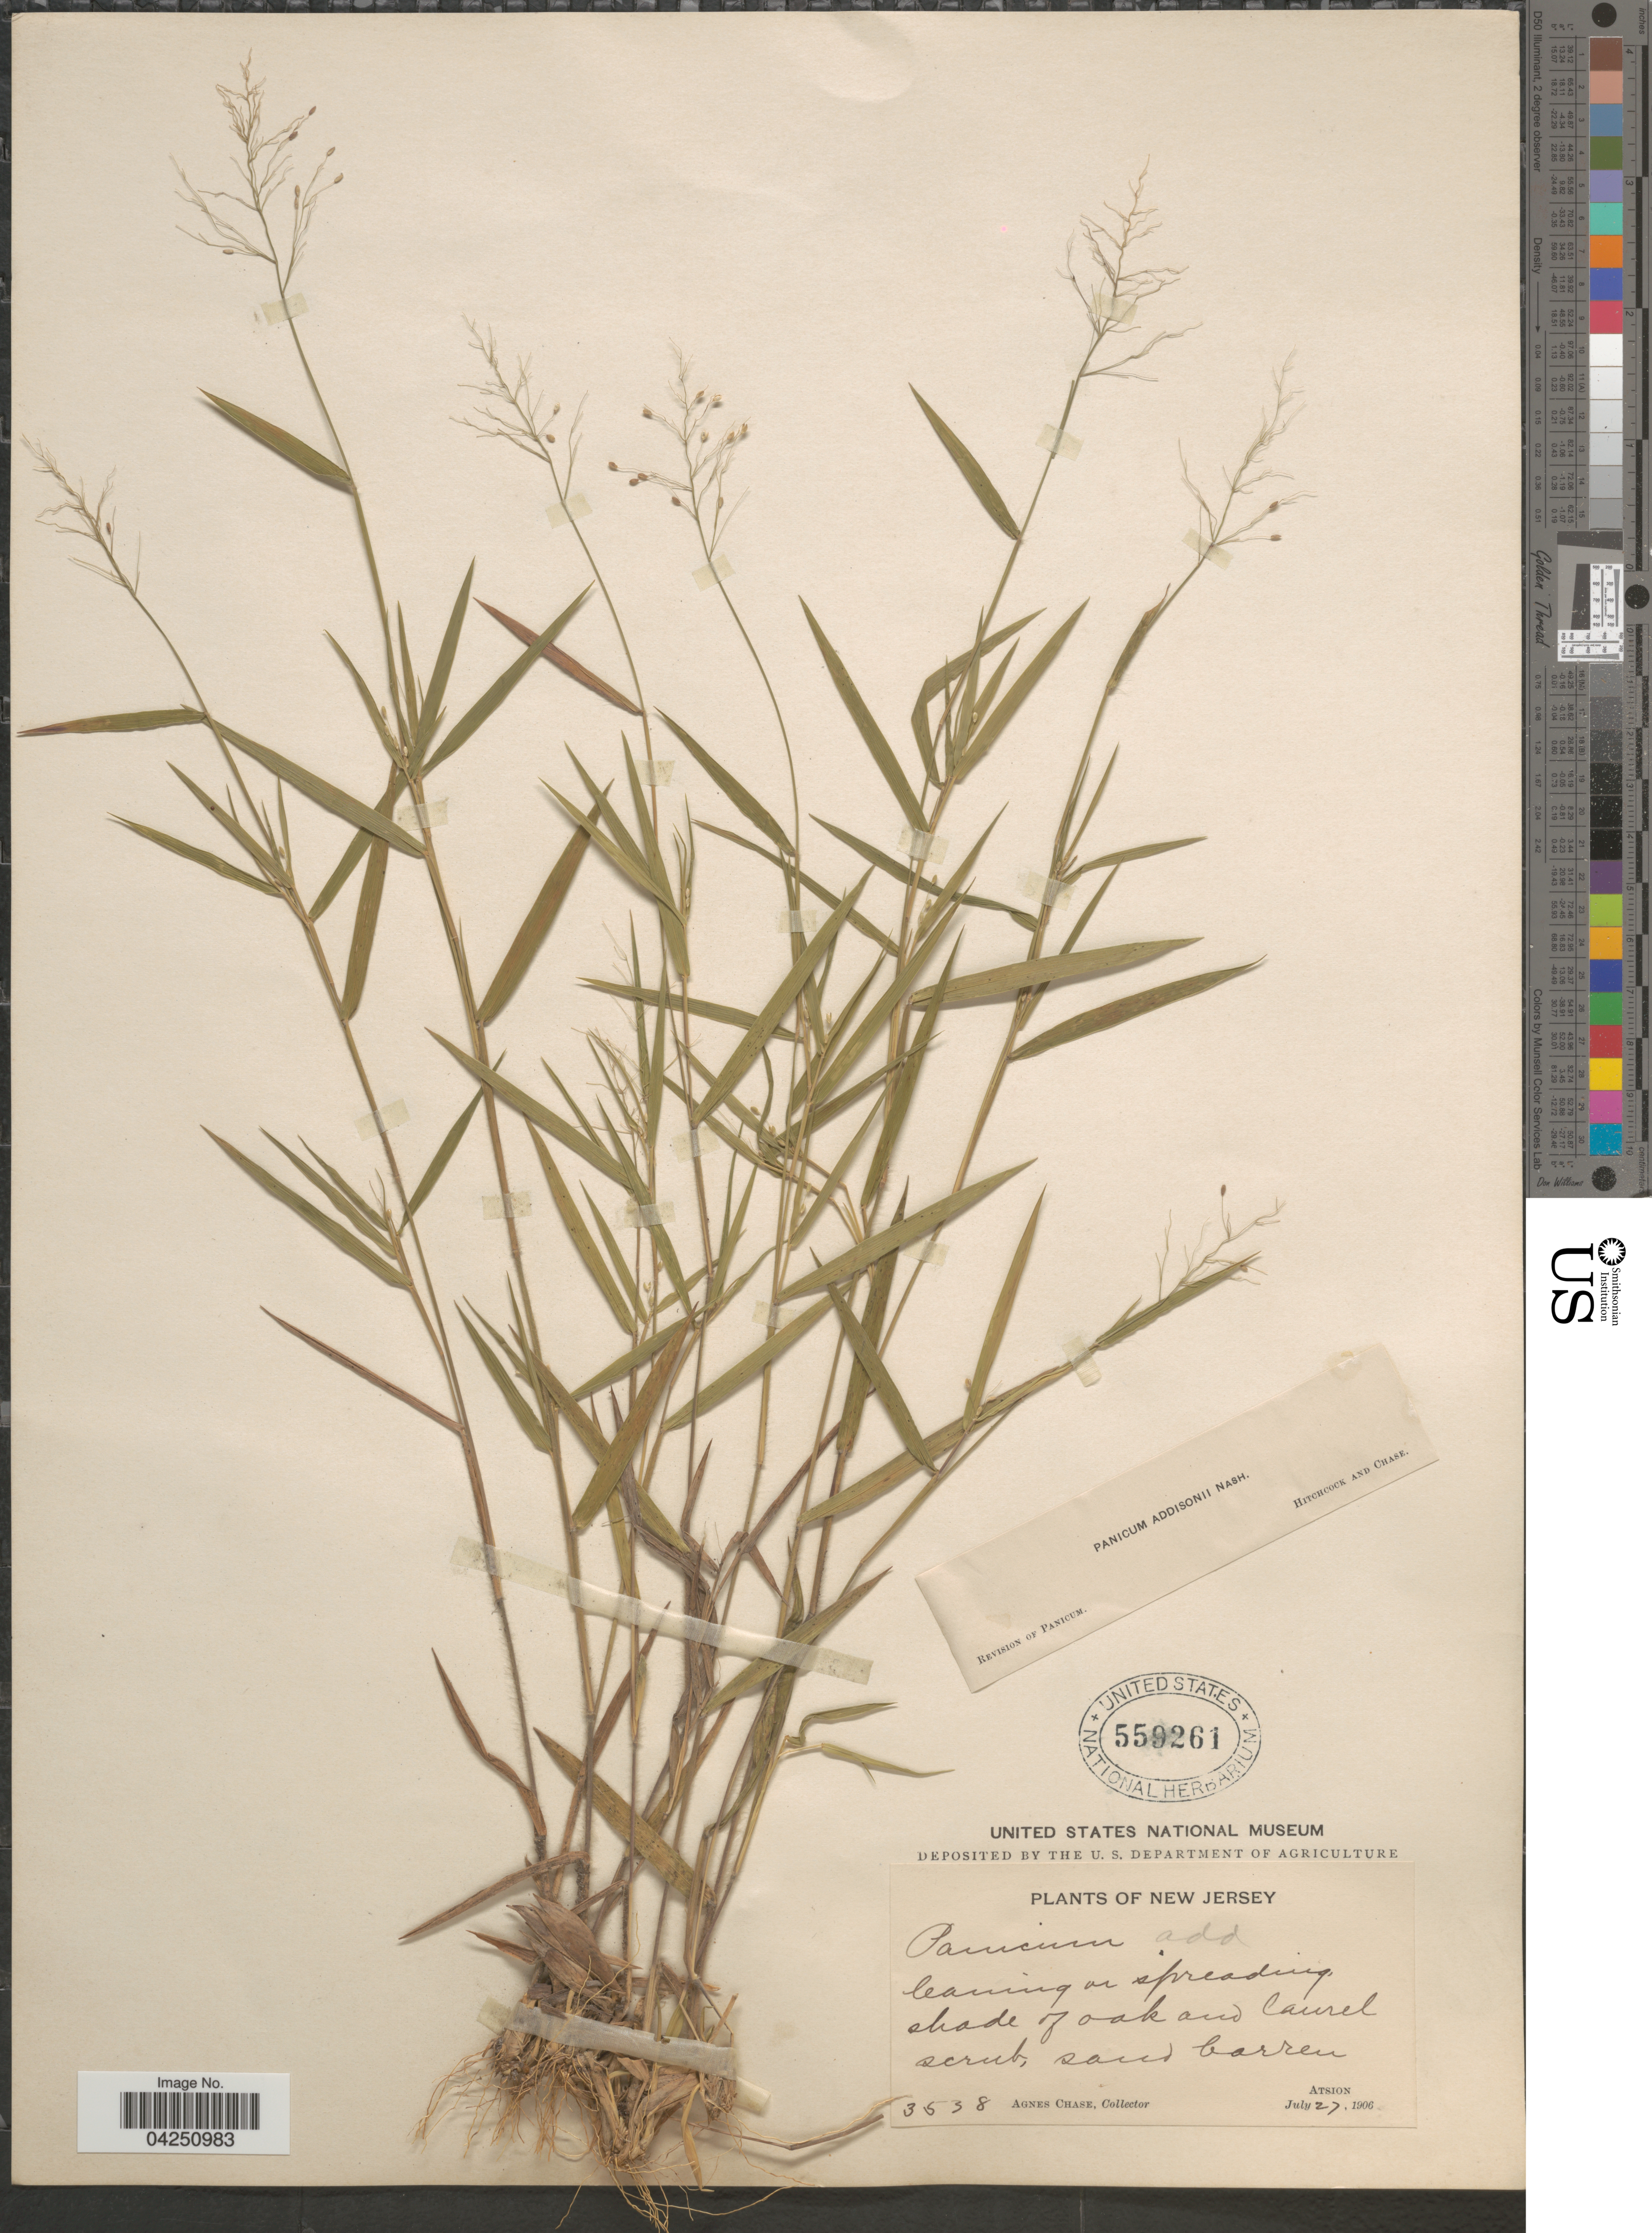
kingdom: Plantae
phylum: Tracheophyta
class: Liliopsida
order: Poales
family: Poaceae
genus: Dichanthelium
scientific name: Dichanthelium acuminatum var. acuminatum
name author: (Sw.) Gould & C.A. Clark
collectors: A. Chase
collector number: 3538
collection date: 1906-07-27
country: United States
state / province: New Jersey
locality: Atsion.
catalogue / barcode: US 559261